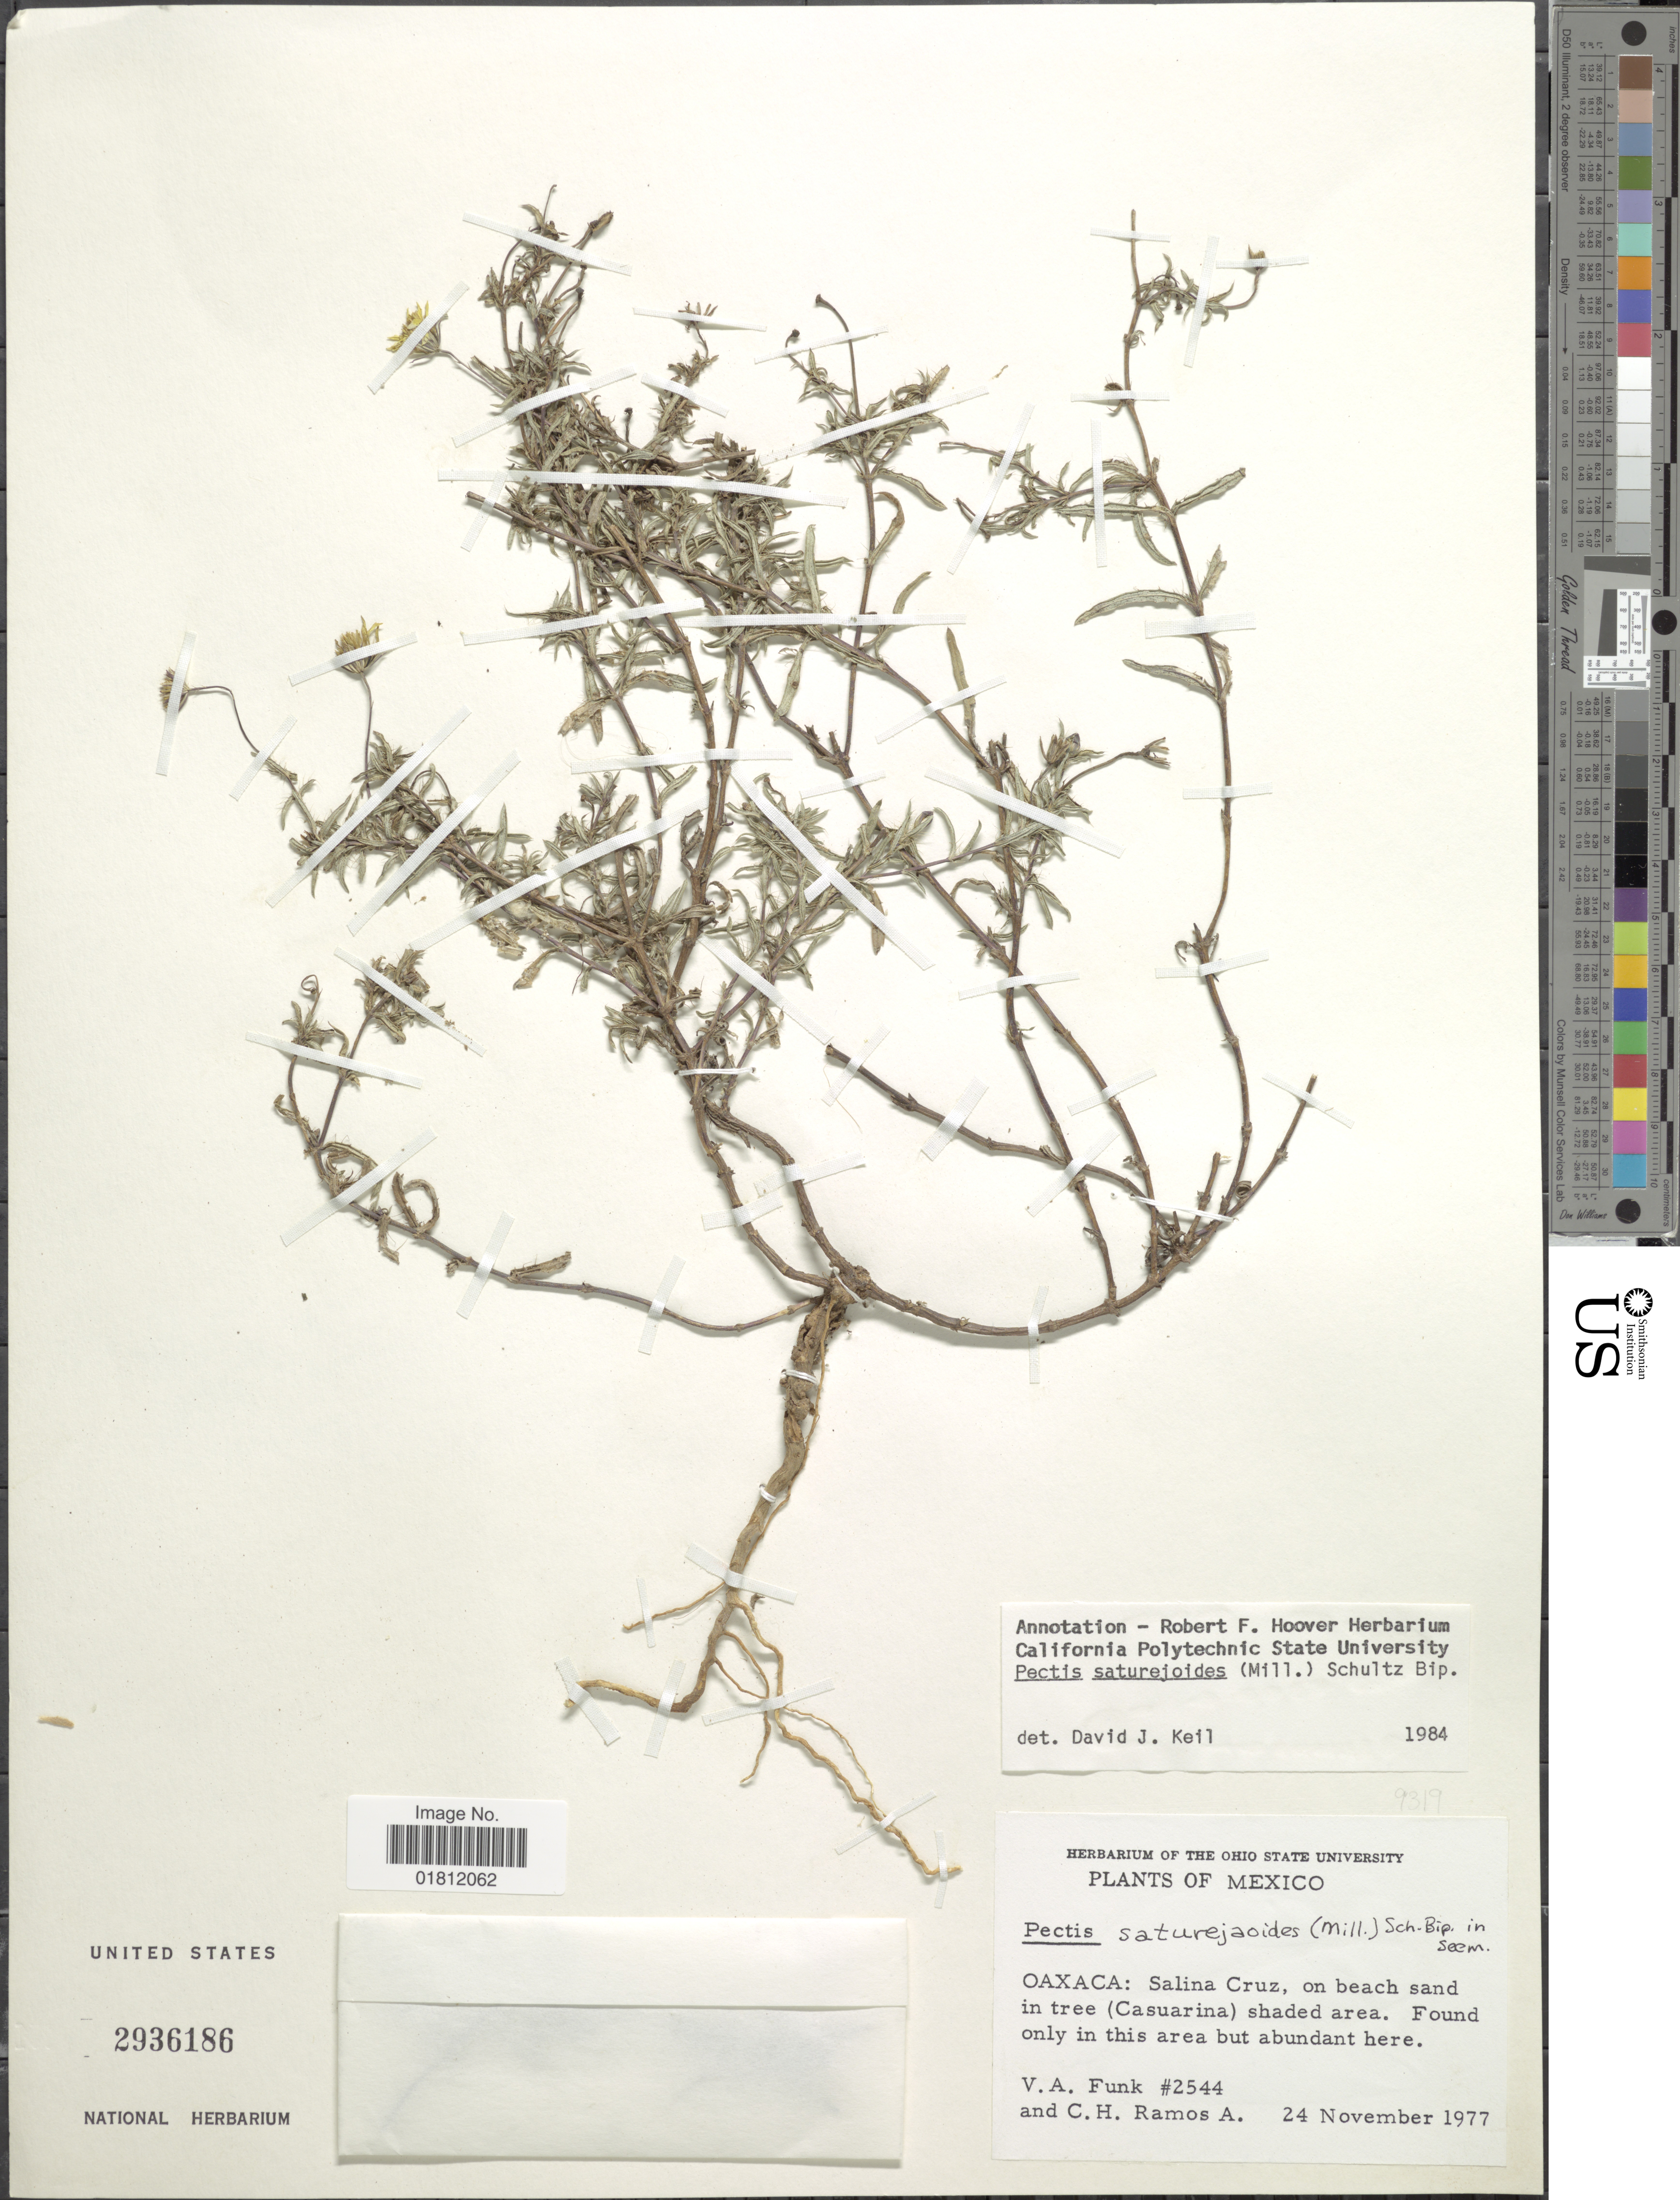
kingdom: Plantae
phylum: Tracheophyta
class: Magnoliopsida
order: Asterales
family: Asteraceae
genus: Pectis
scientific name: Pectis saturejoides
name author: (Mill.) Sch. Bip.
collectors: V. Funk & C. H. Ramos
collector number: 2544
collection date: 1977-11-24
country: Mexico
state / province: Oaxaca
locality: Oaxaca: Salina Cruz, on beach sand in tree (Casuarina) shaded area.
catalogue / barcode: US 2936186